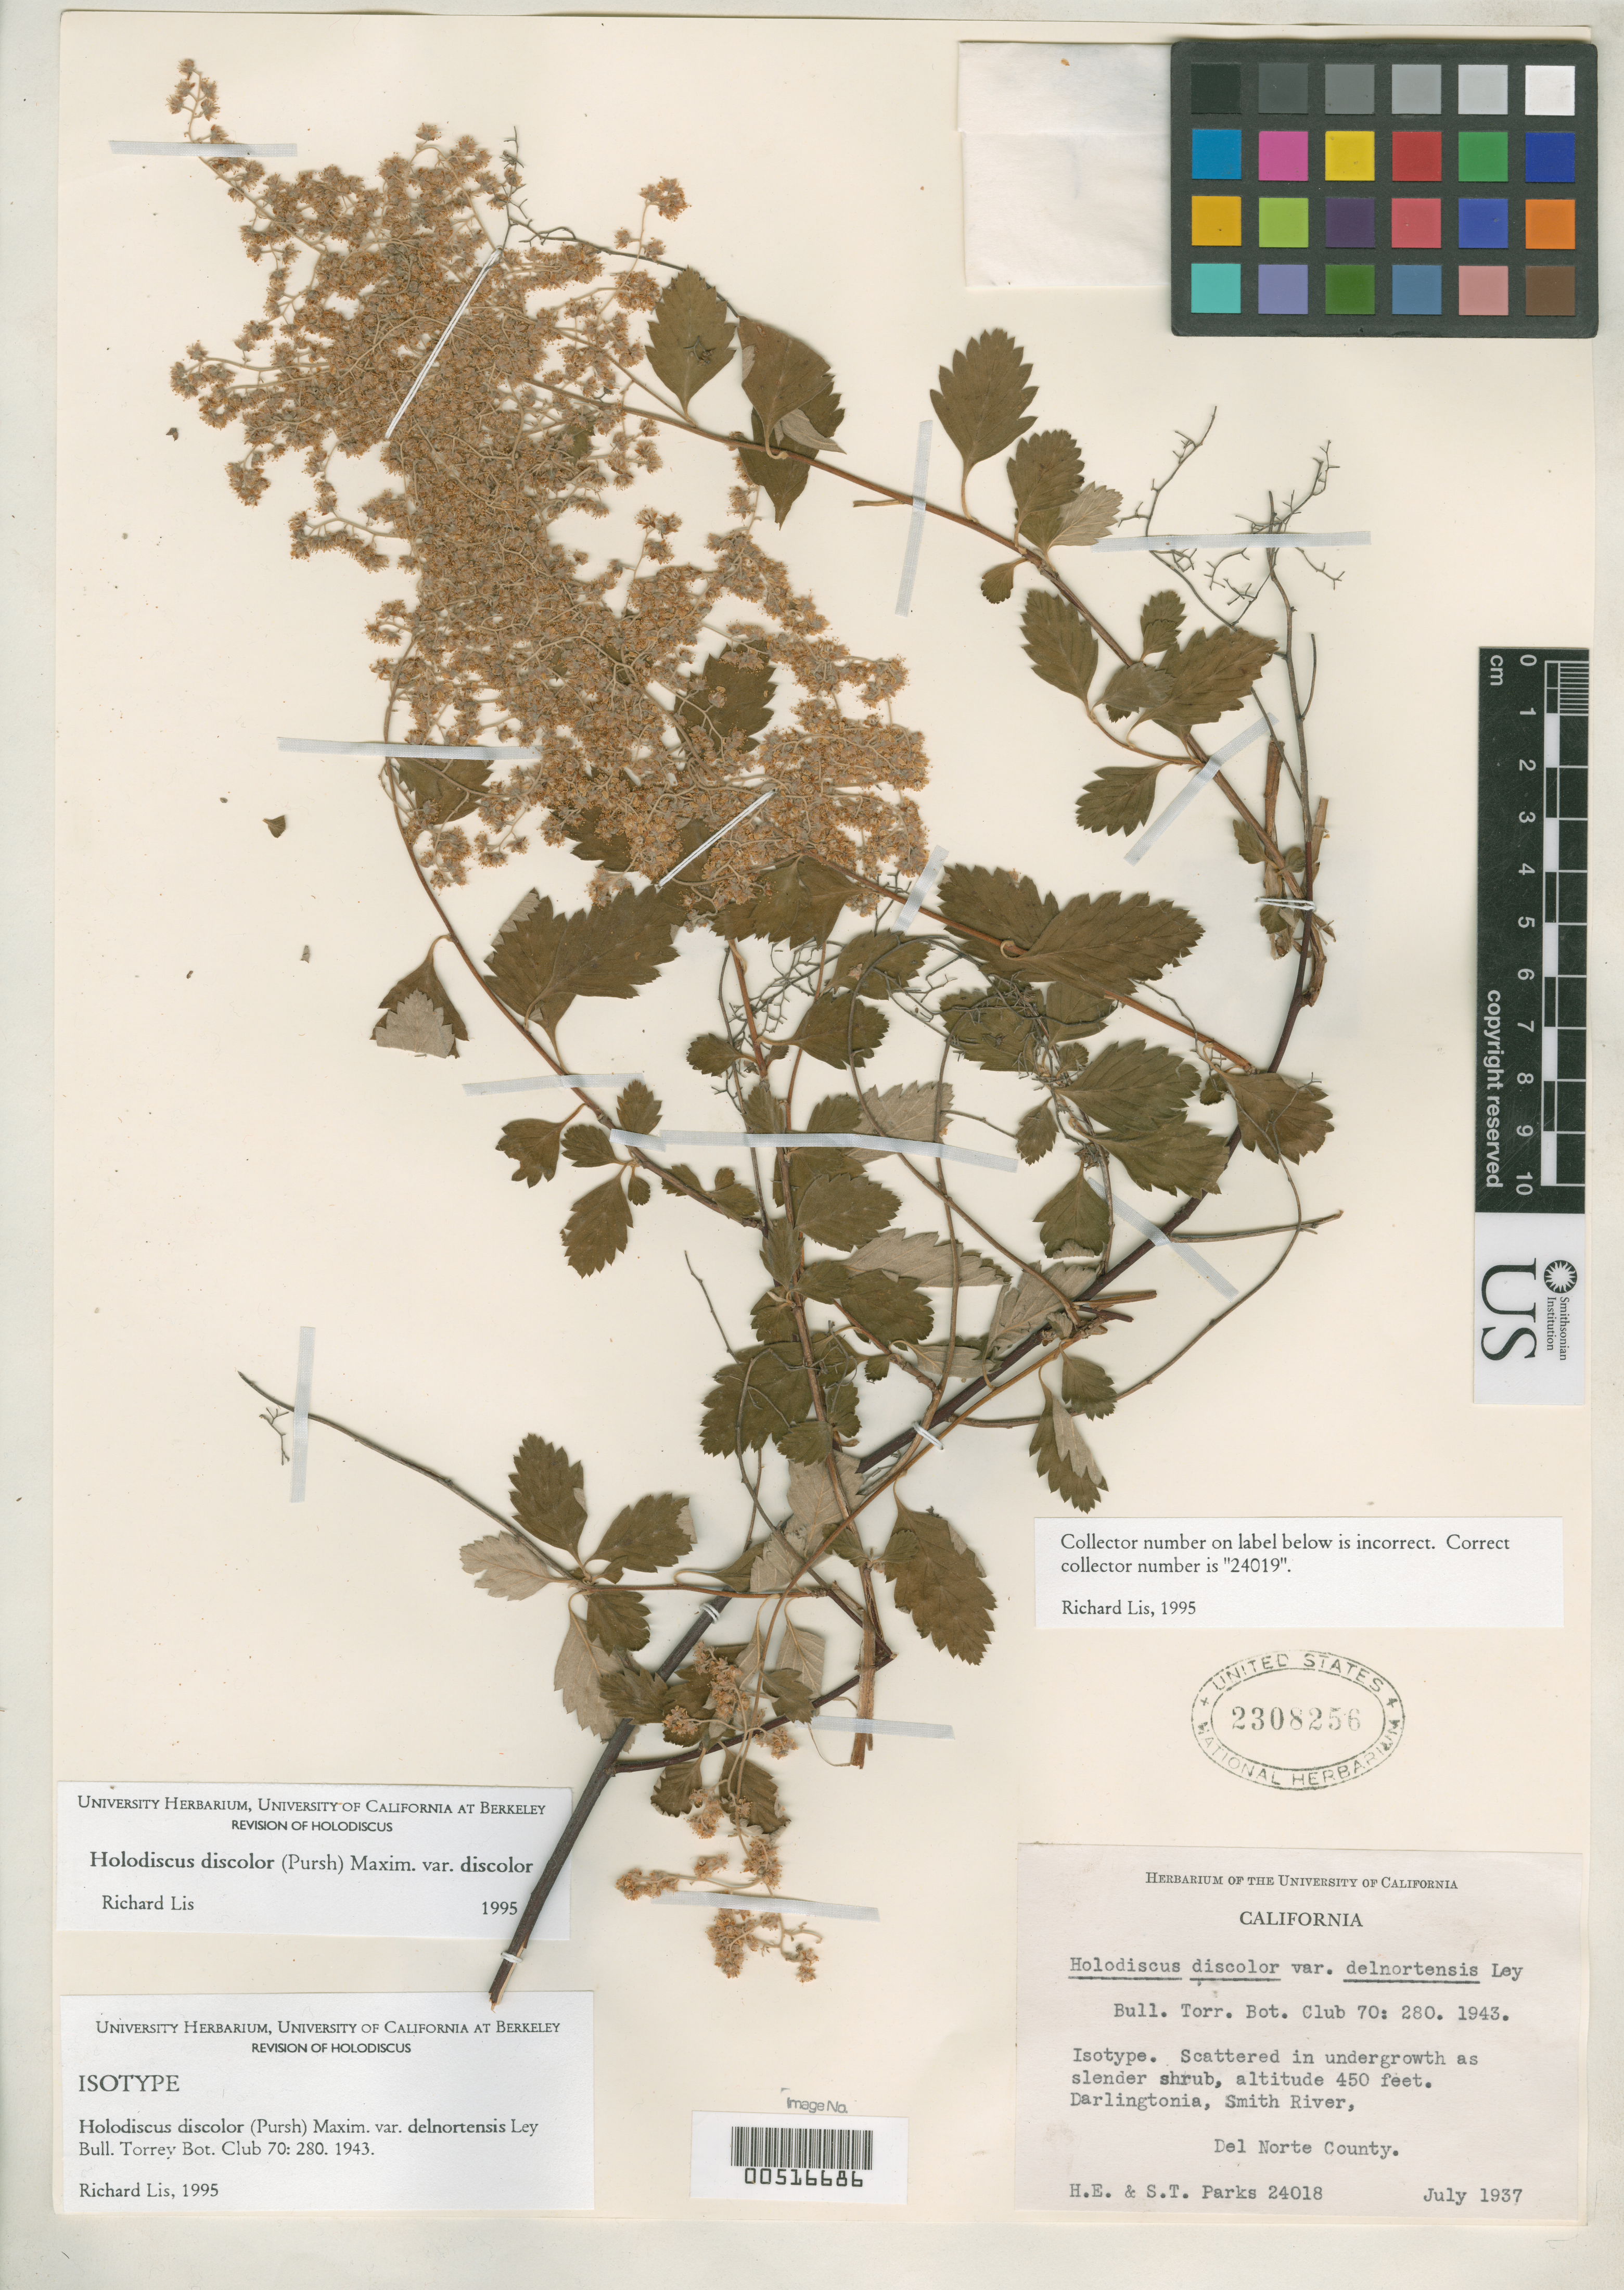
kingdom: Plantae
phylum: Tracheophyta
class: Magnoliopsida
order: Rosales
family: Rosaceae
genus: Holodiscus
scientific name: Holodiscus discolor var. delnortensis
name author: F.A. Ley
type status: Possible Isotype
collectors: H. Park & S. Parks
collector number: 24018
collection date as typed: Jul 1937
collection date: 1937-07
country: United States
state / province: California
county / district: Del Norte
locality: Darlingtonia, Smith River.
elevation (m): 137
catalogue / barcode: US 2308256